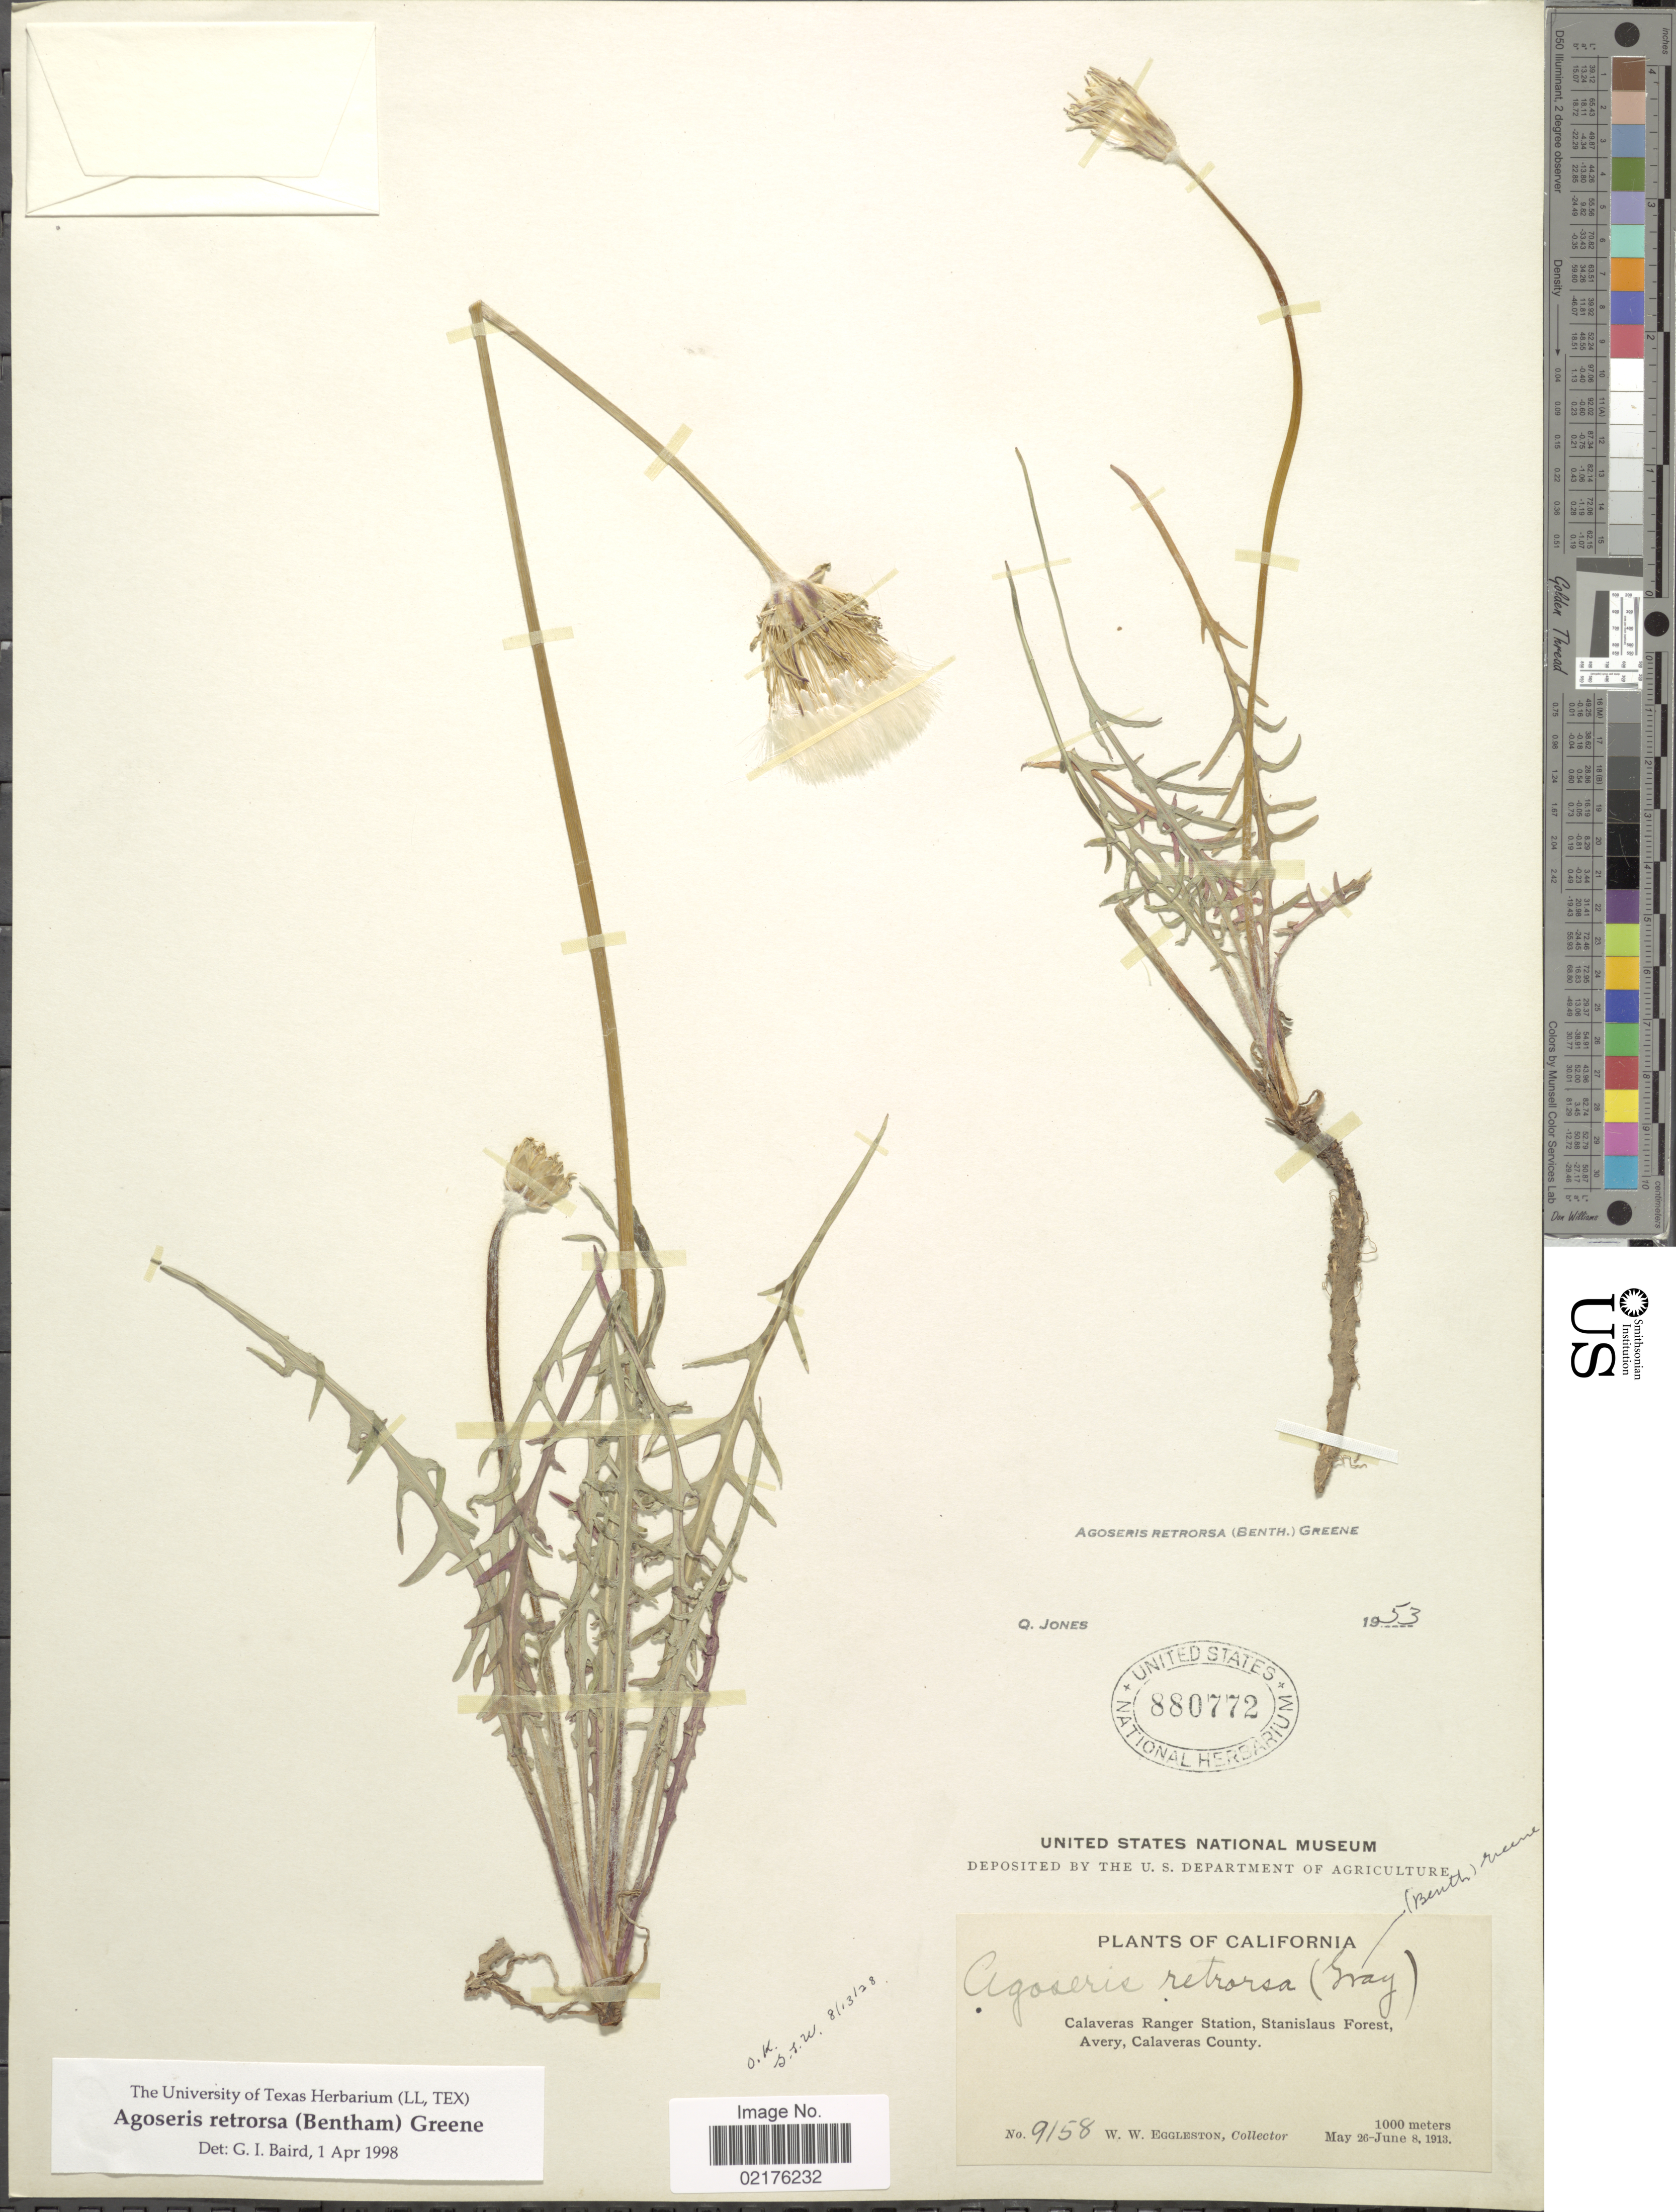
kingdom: Plantae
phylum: Tracheophyta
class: Magnoliopsida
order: Asterales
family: Asteraceae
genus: Agoseris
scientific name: Agoseris retrorsa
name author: (Benth.) Greene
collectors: W. W. Eggleston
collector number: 9158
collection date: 1913-05-26/1913-06-08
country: United States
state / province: California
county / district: Calaveras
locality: Calaveras Ranger Station, Stanislaus Forest, Avery, Calaveras County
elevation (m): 1000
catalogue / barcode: US 880772